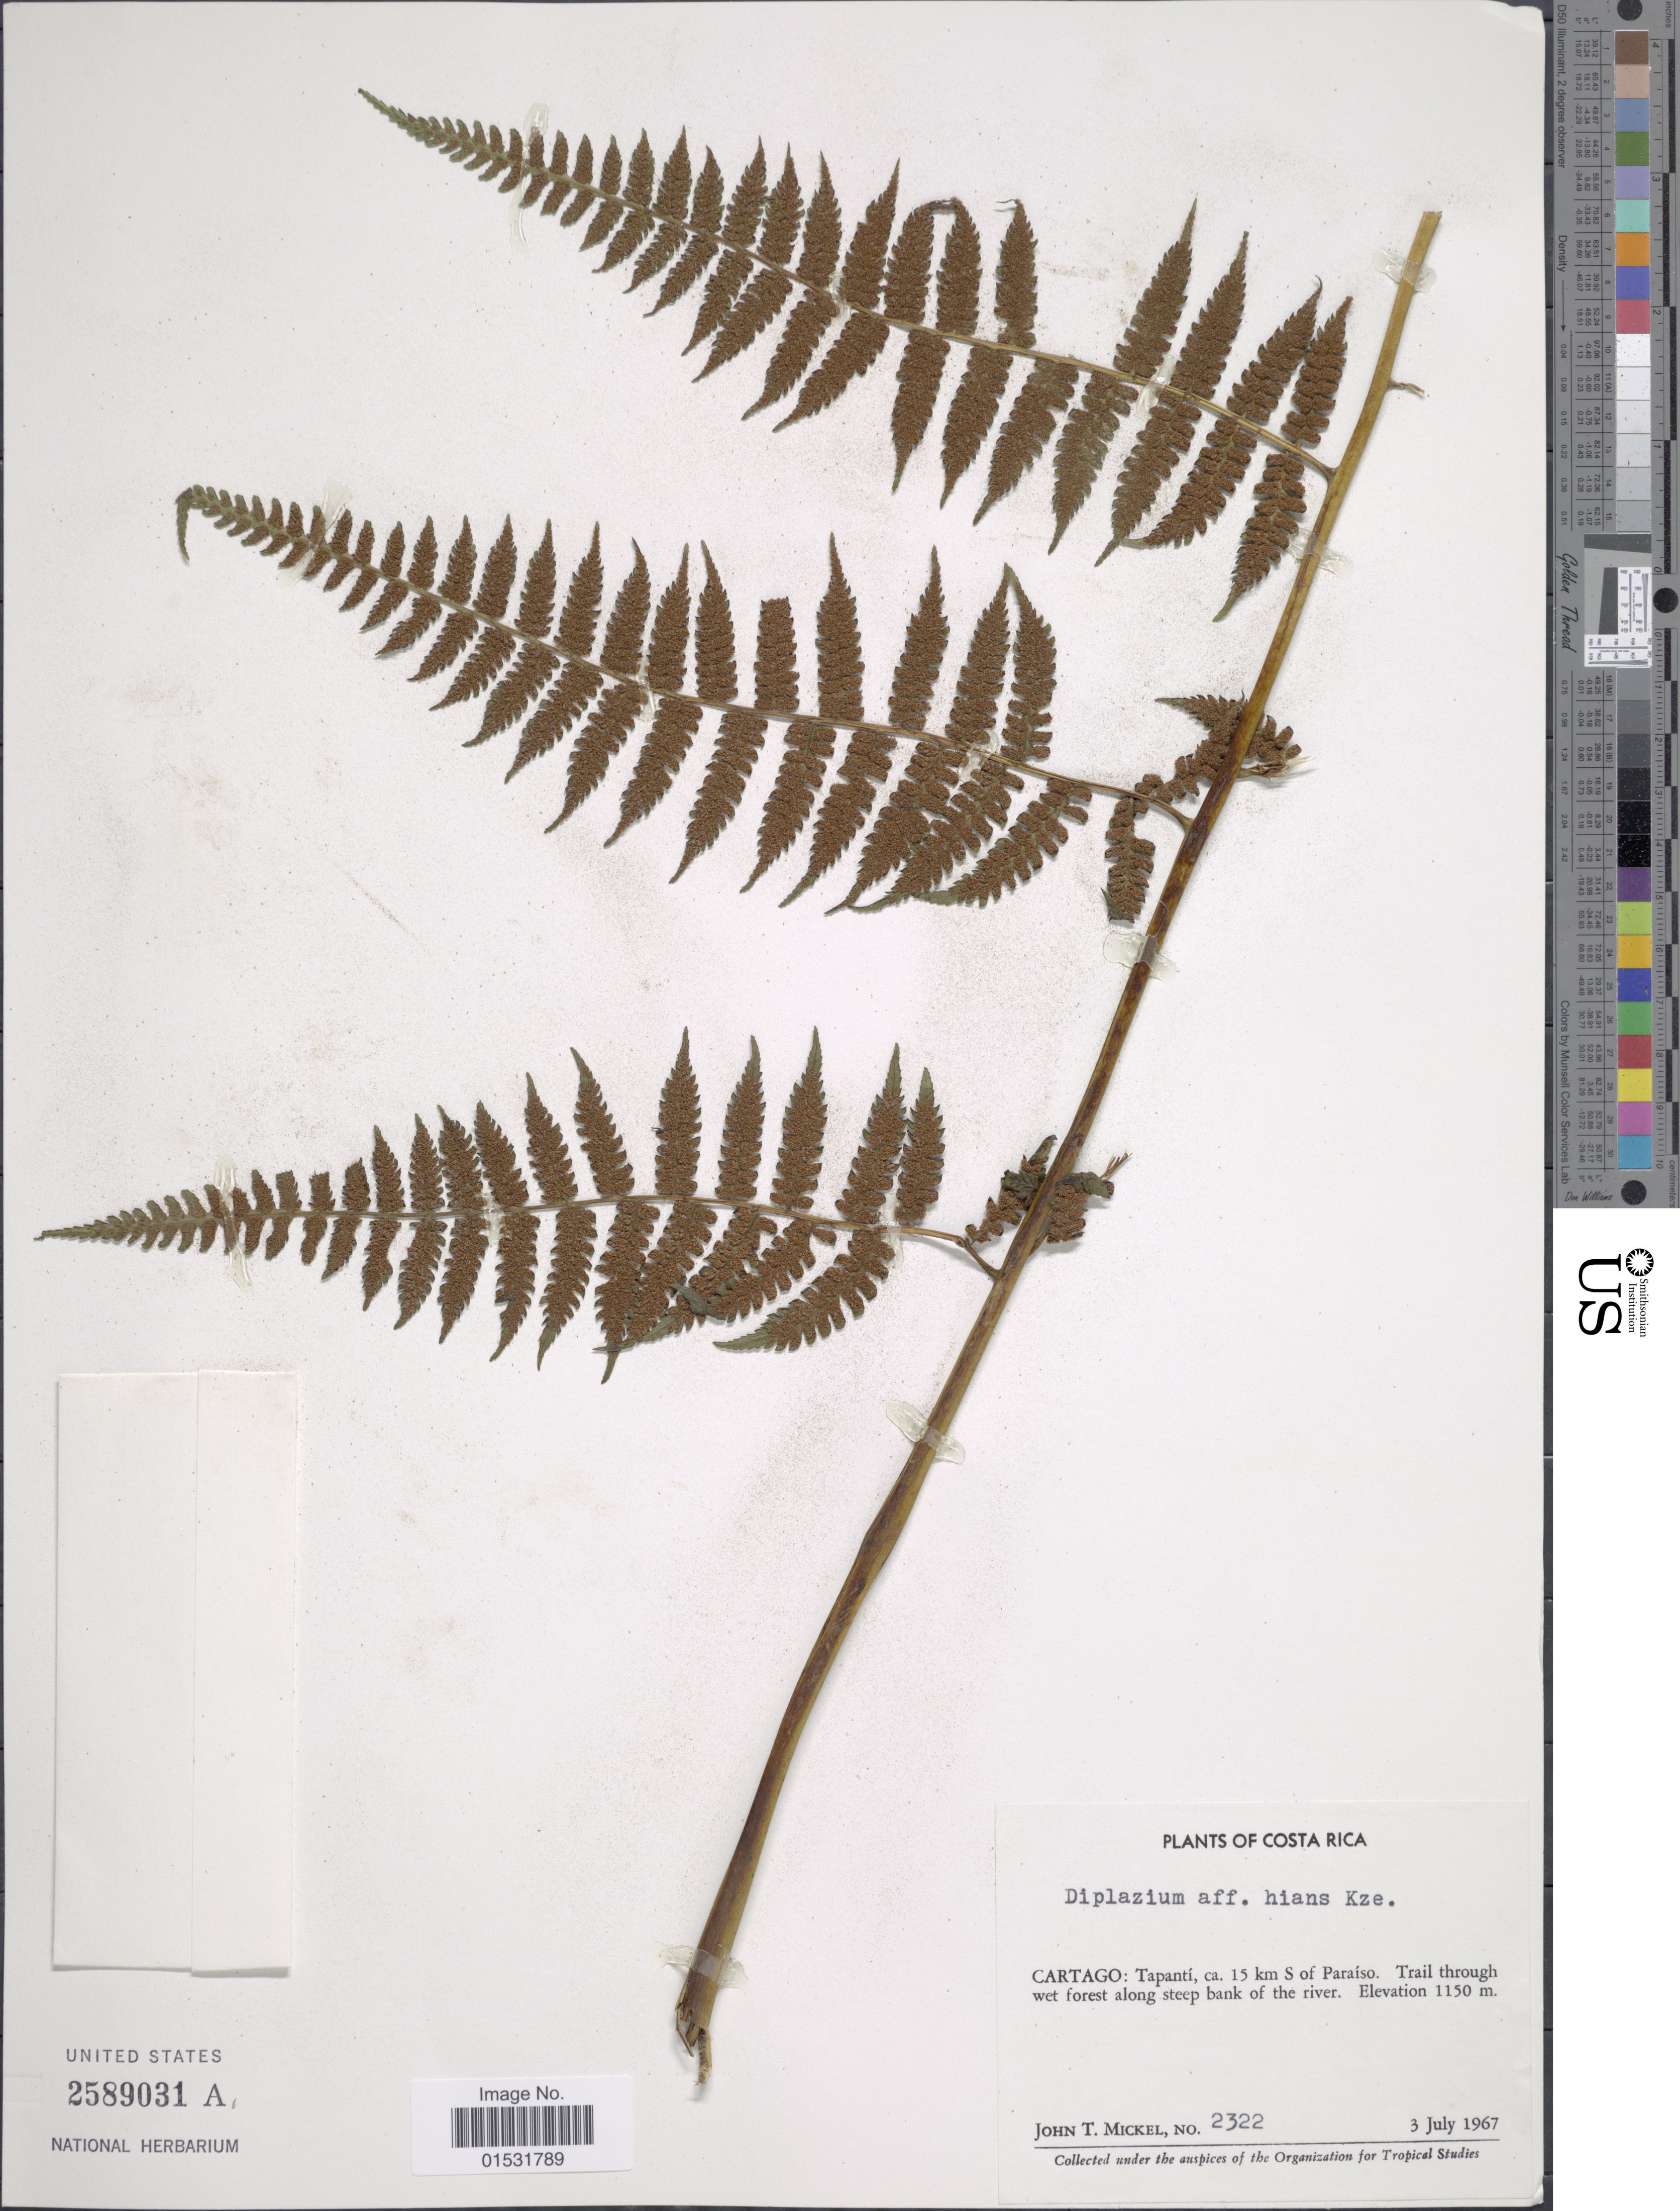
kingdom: Plantae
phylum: Tracheophyta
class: Polypodiopsida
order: Polypodiales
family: Athyriaceae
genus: Diplazium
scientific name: Diplazium hians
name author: Kunze ex Klotzsch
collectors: J. T. Mickel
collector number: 2322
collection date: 1967-07-03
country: Costa Rica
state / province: Cartago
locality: Tapanti, ca. 15 km S of Paraiso. Trail through wet forest along steep bank of the river.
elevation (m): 1150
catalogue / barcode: US 2589031A